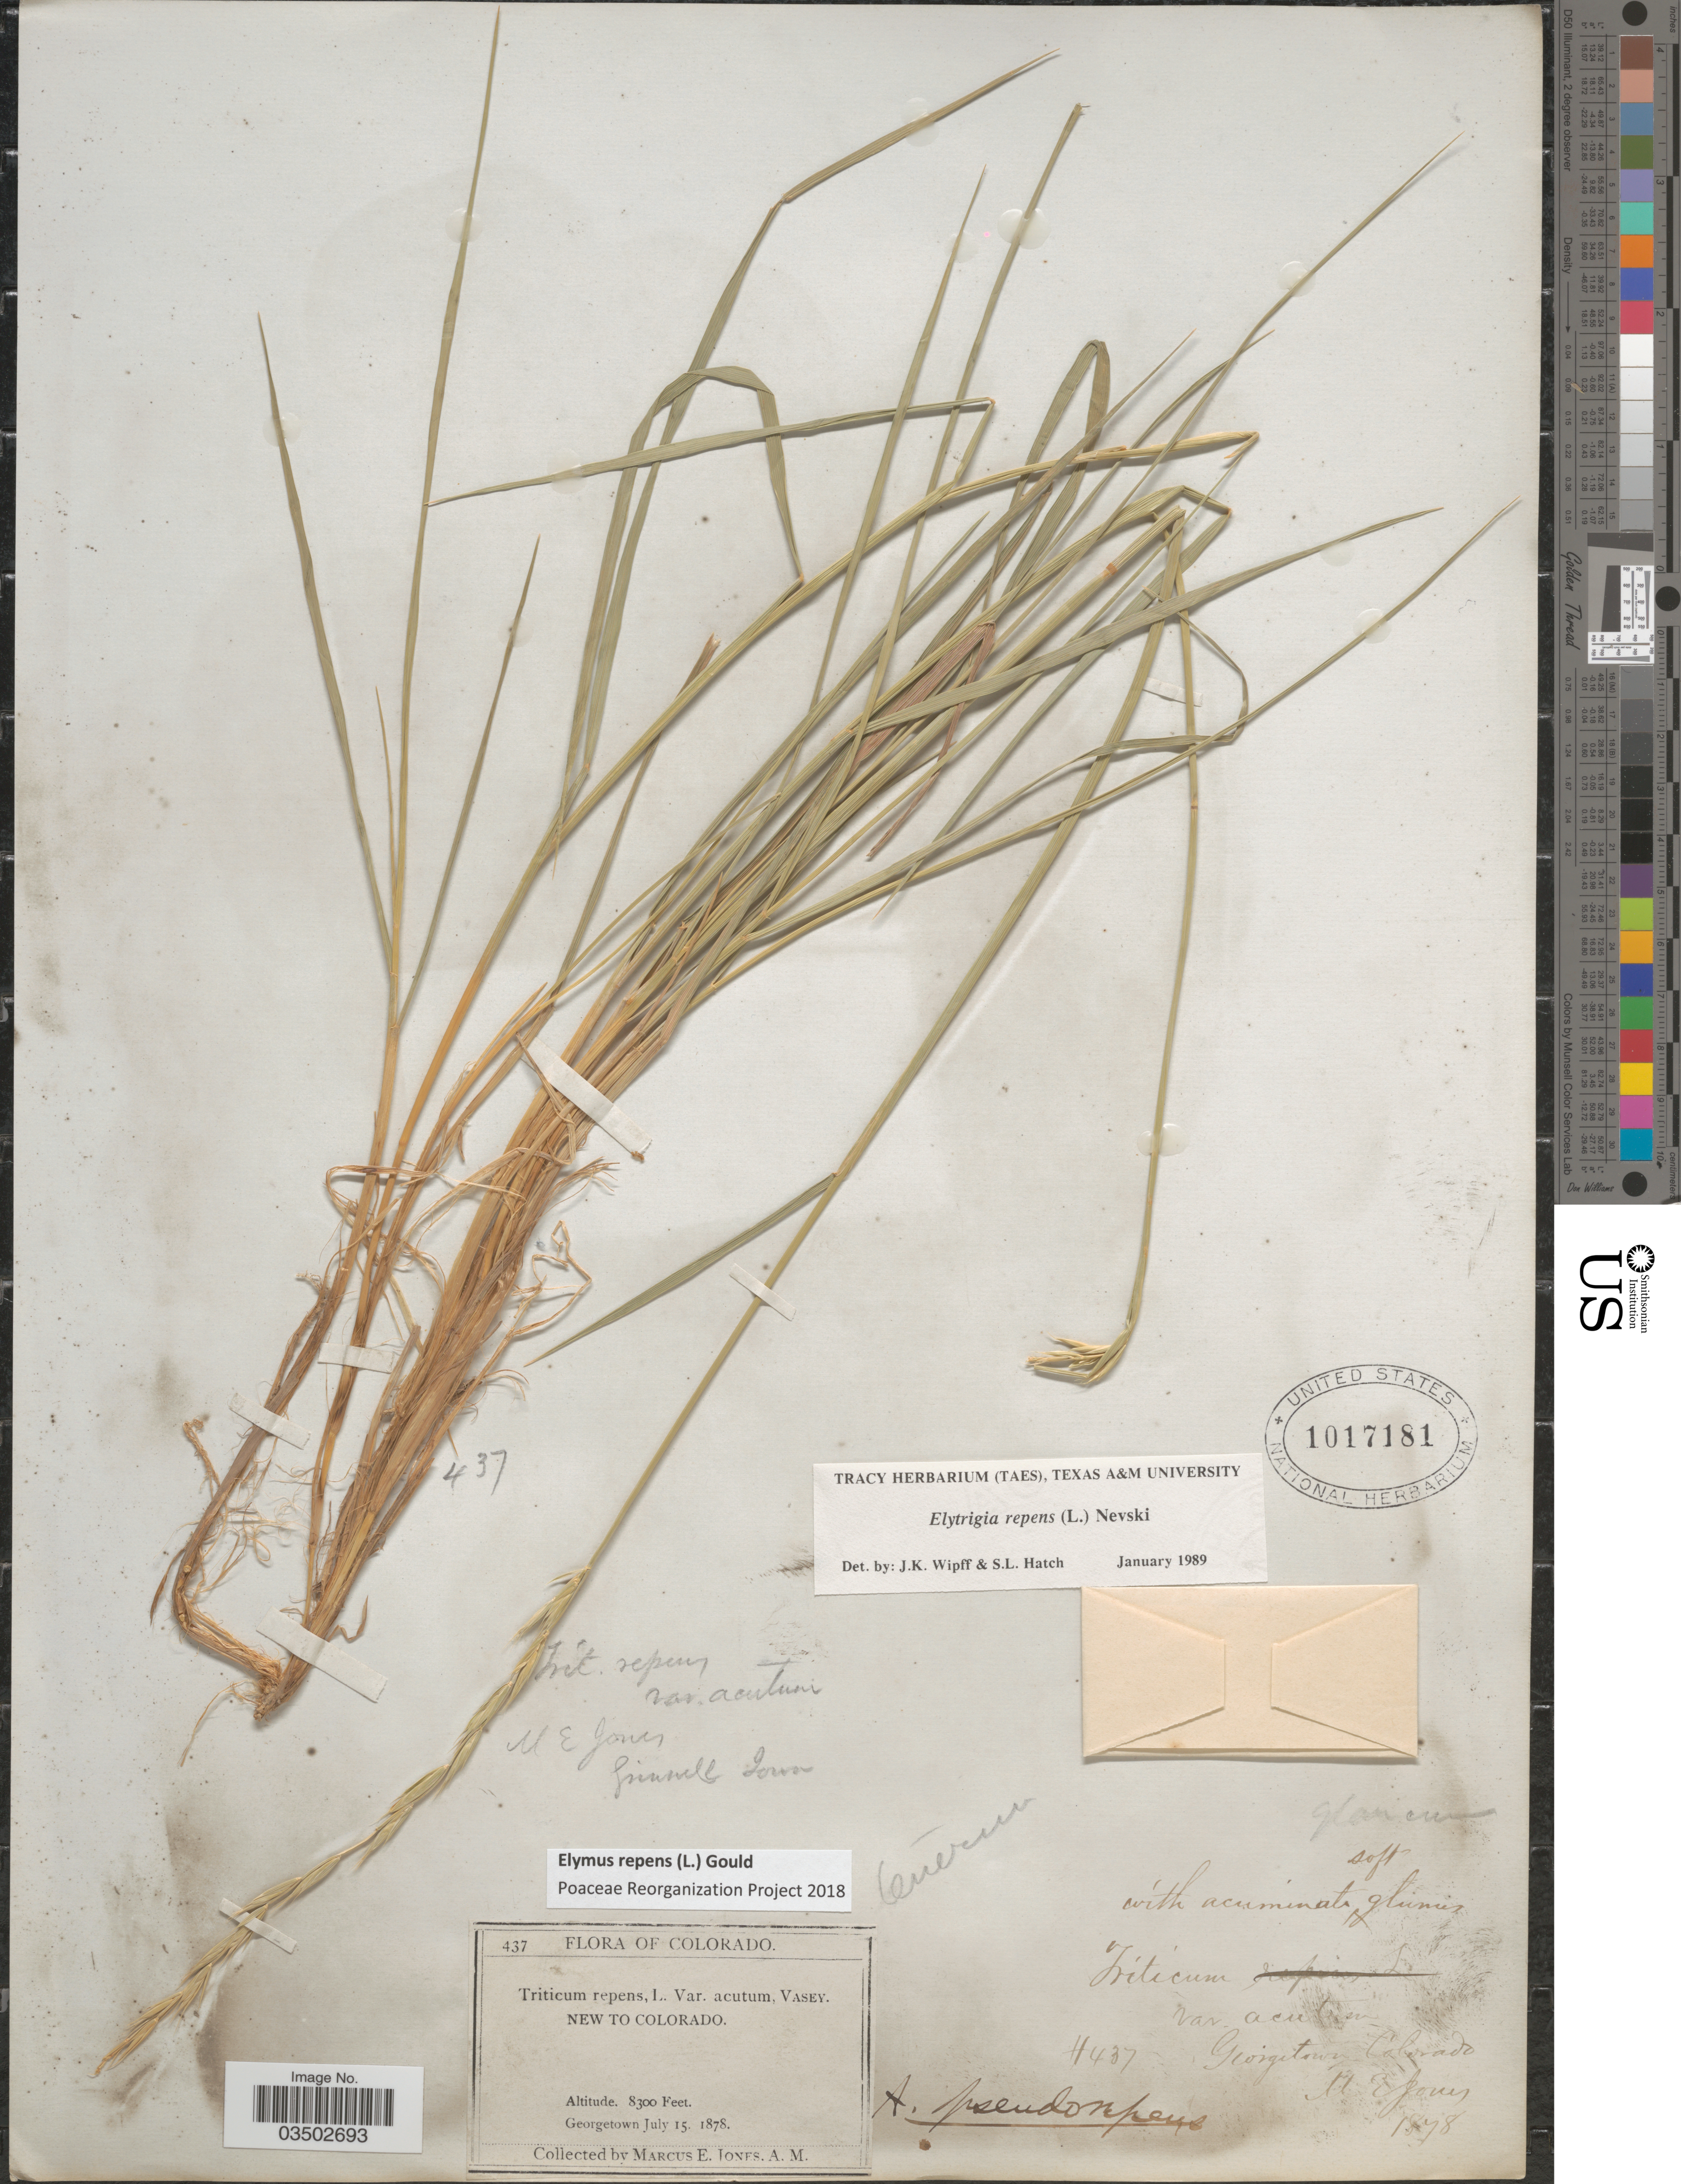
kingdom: Plantae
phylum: Tracheophyta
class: Liliopsida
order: Poales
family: Poaceae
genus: Elymus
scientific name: Elymus repens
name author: (L.) Gould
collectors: M. E. Jones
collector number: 437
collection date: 1878-07-15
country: United States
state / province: Colorado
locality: Georgetown.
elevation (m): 2530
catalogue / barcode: US 1017181